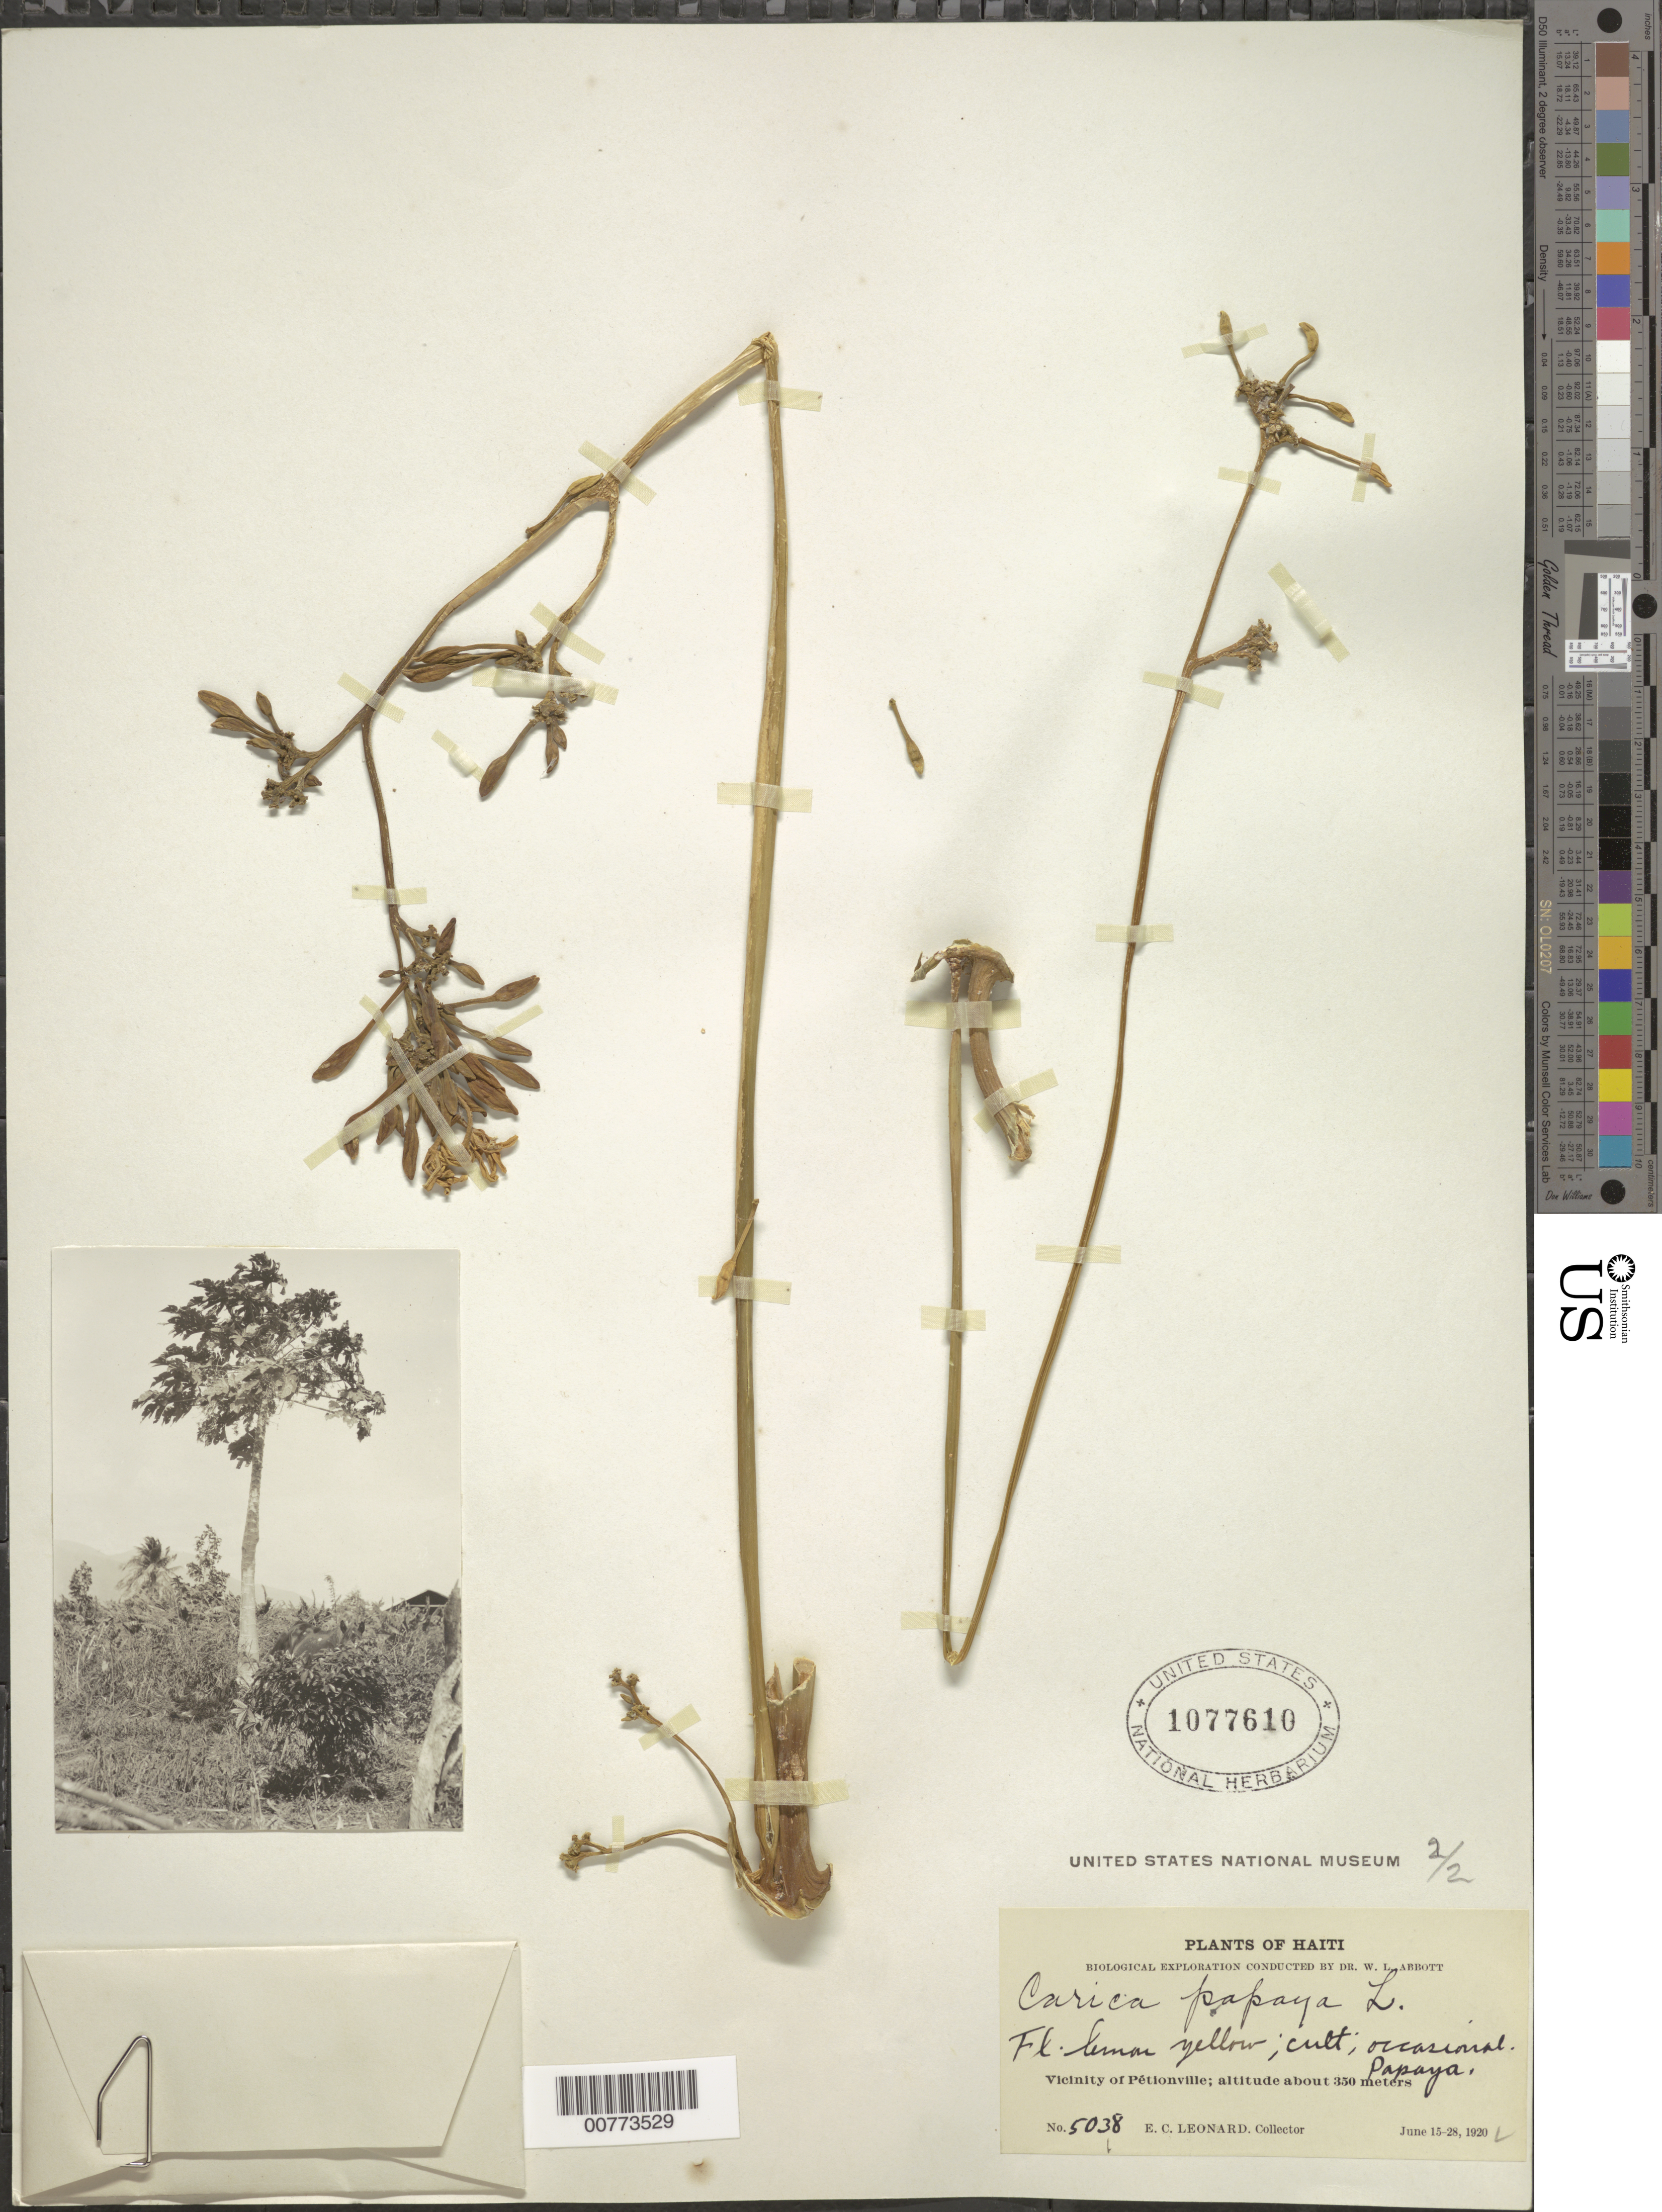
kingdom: Plantae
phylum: Tracheophyta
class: Magnoliopsida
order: Brassicales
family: Caricaceae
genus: Carica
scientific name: Carica papaya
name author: L.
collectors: E. C. Leonard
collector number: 5038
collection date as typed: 15 Jun 1920 to 28 Jun 1920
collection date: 1920-06-15/1920-06-28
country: Haiti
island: Hispaniola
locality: Vicinity of Pétionville.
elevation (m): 350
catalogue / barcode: US 1077610